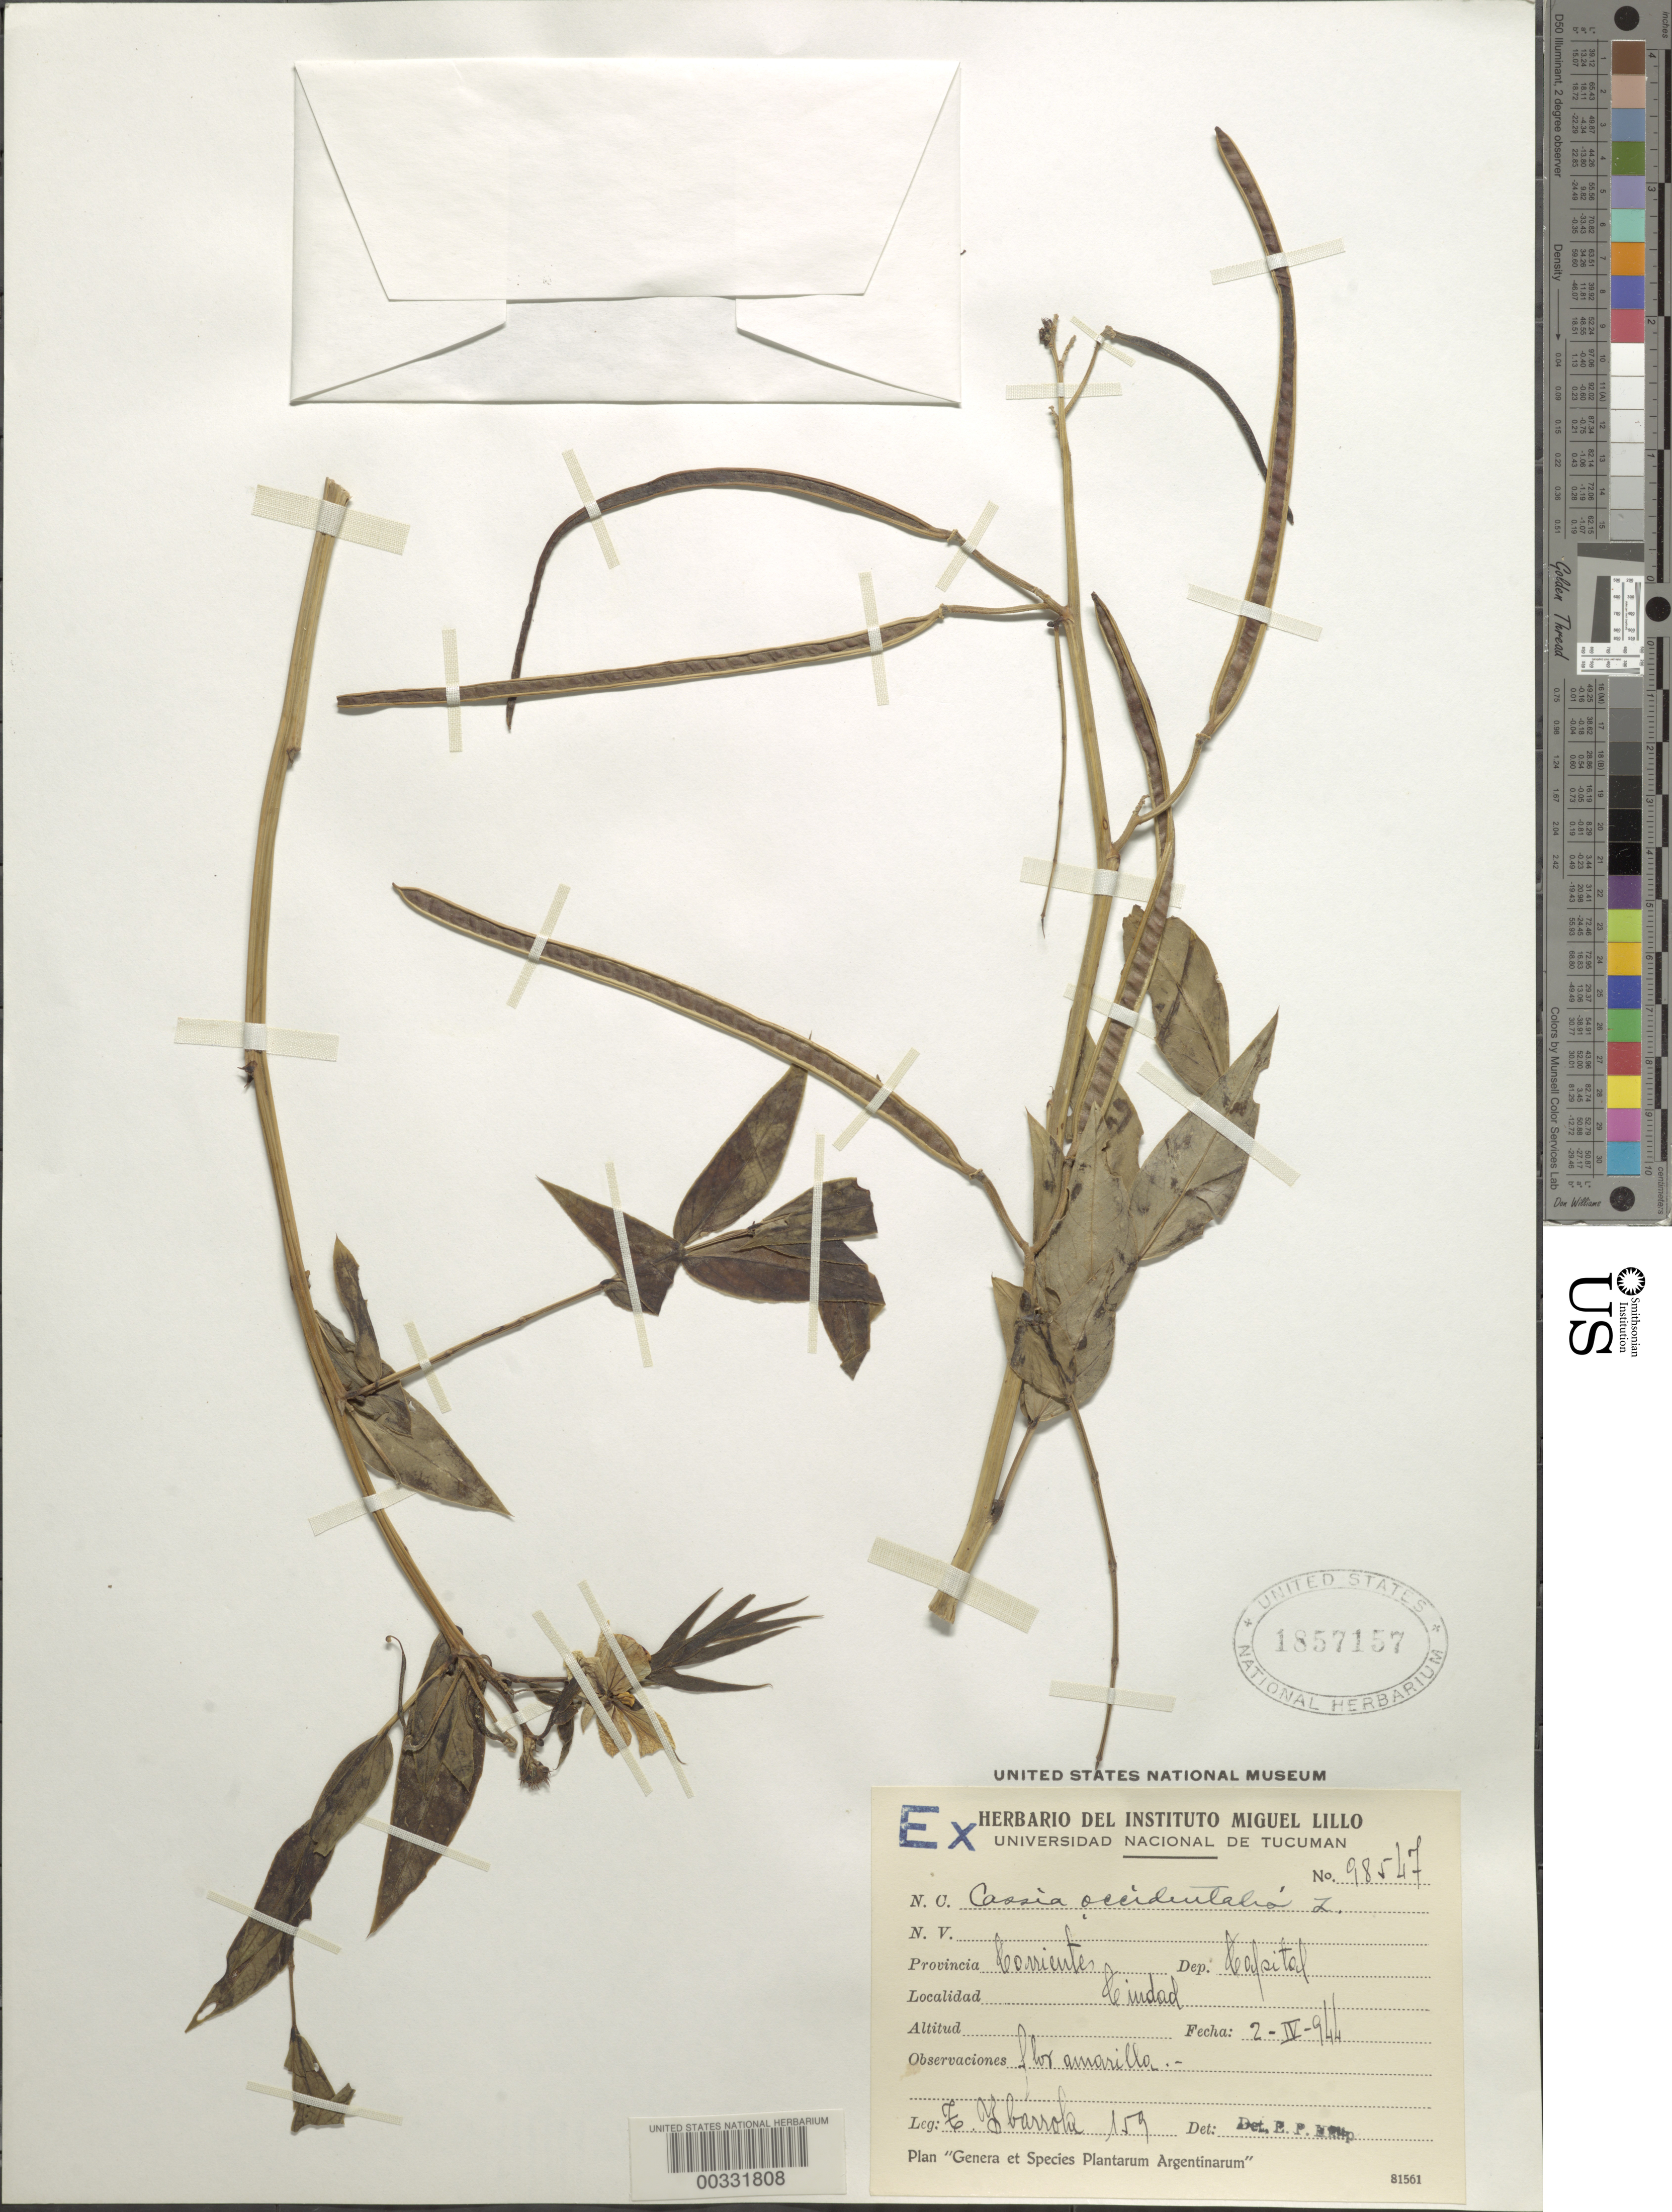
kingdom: Plantae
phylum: Tracheophyta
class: Magnoliopsida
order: Fabales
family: Fabaceae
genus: Senna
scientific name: Senna occidentalis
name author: (L.) Link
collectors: T. Ybarrola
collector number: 159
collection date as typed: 02 Apr 1944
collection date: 1944-04-02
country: Argentina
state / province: Corrientes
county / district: Capital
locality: Ciudad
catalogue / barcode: US 1857157